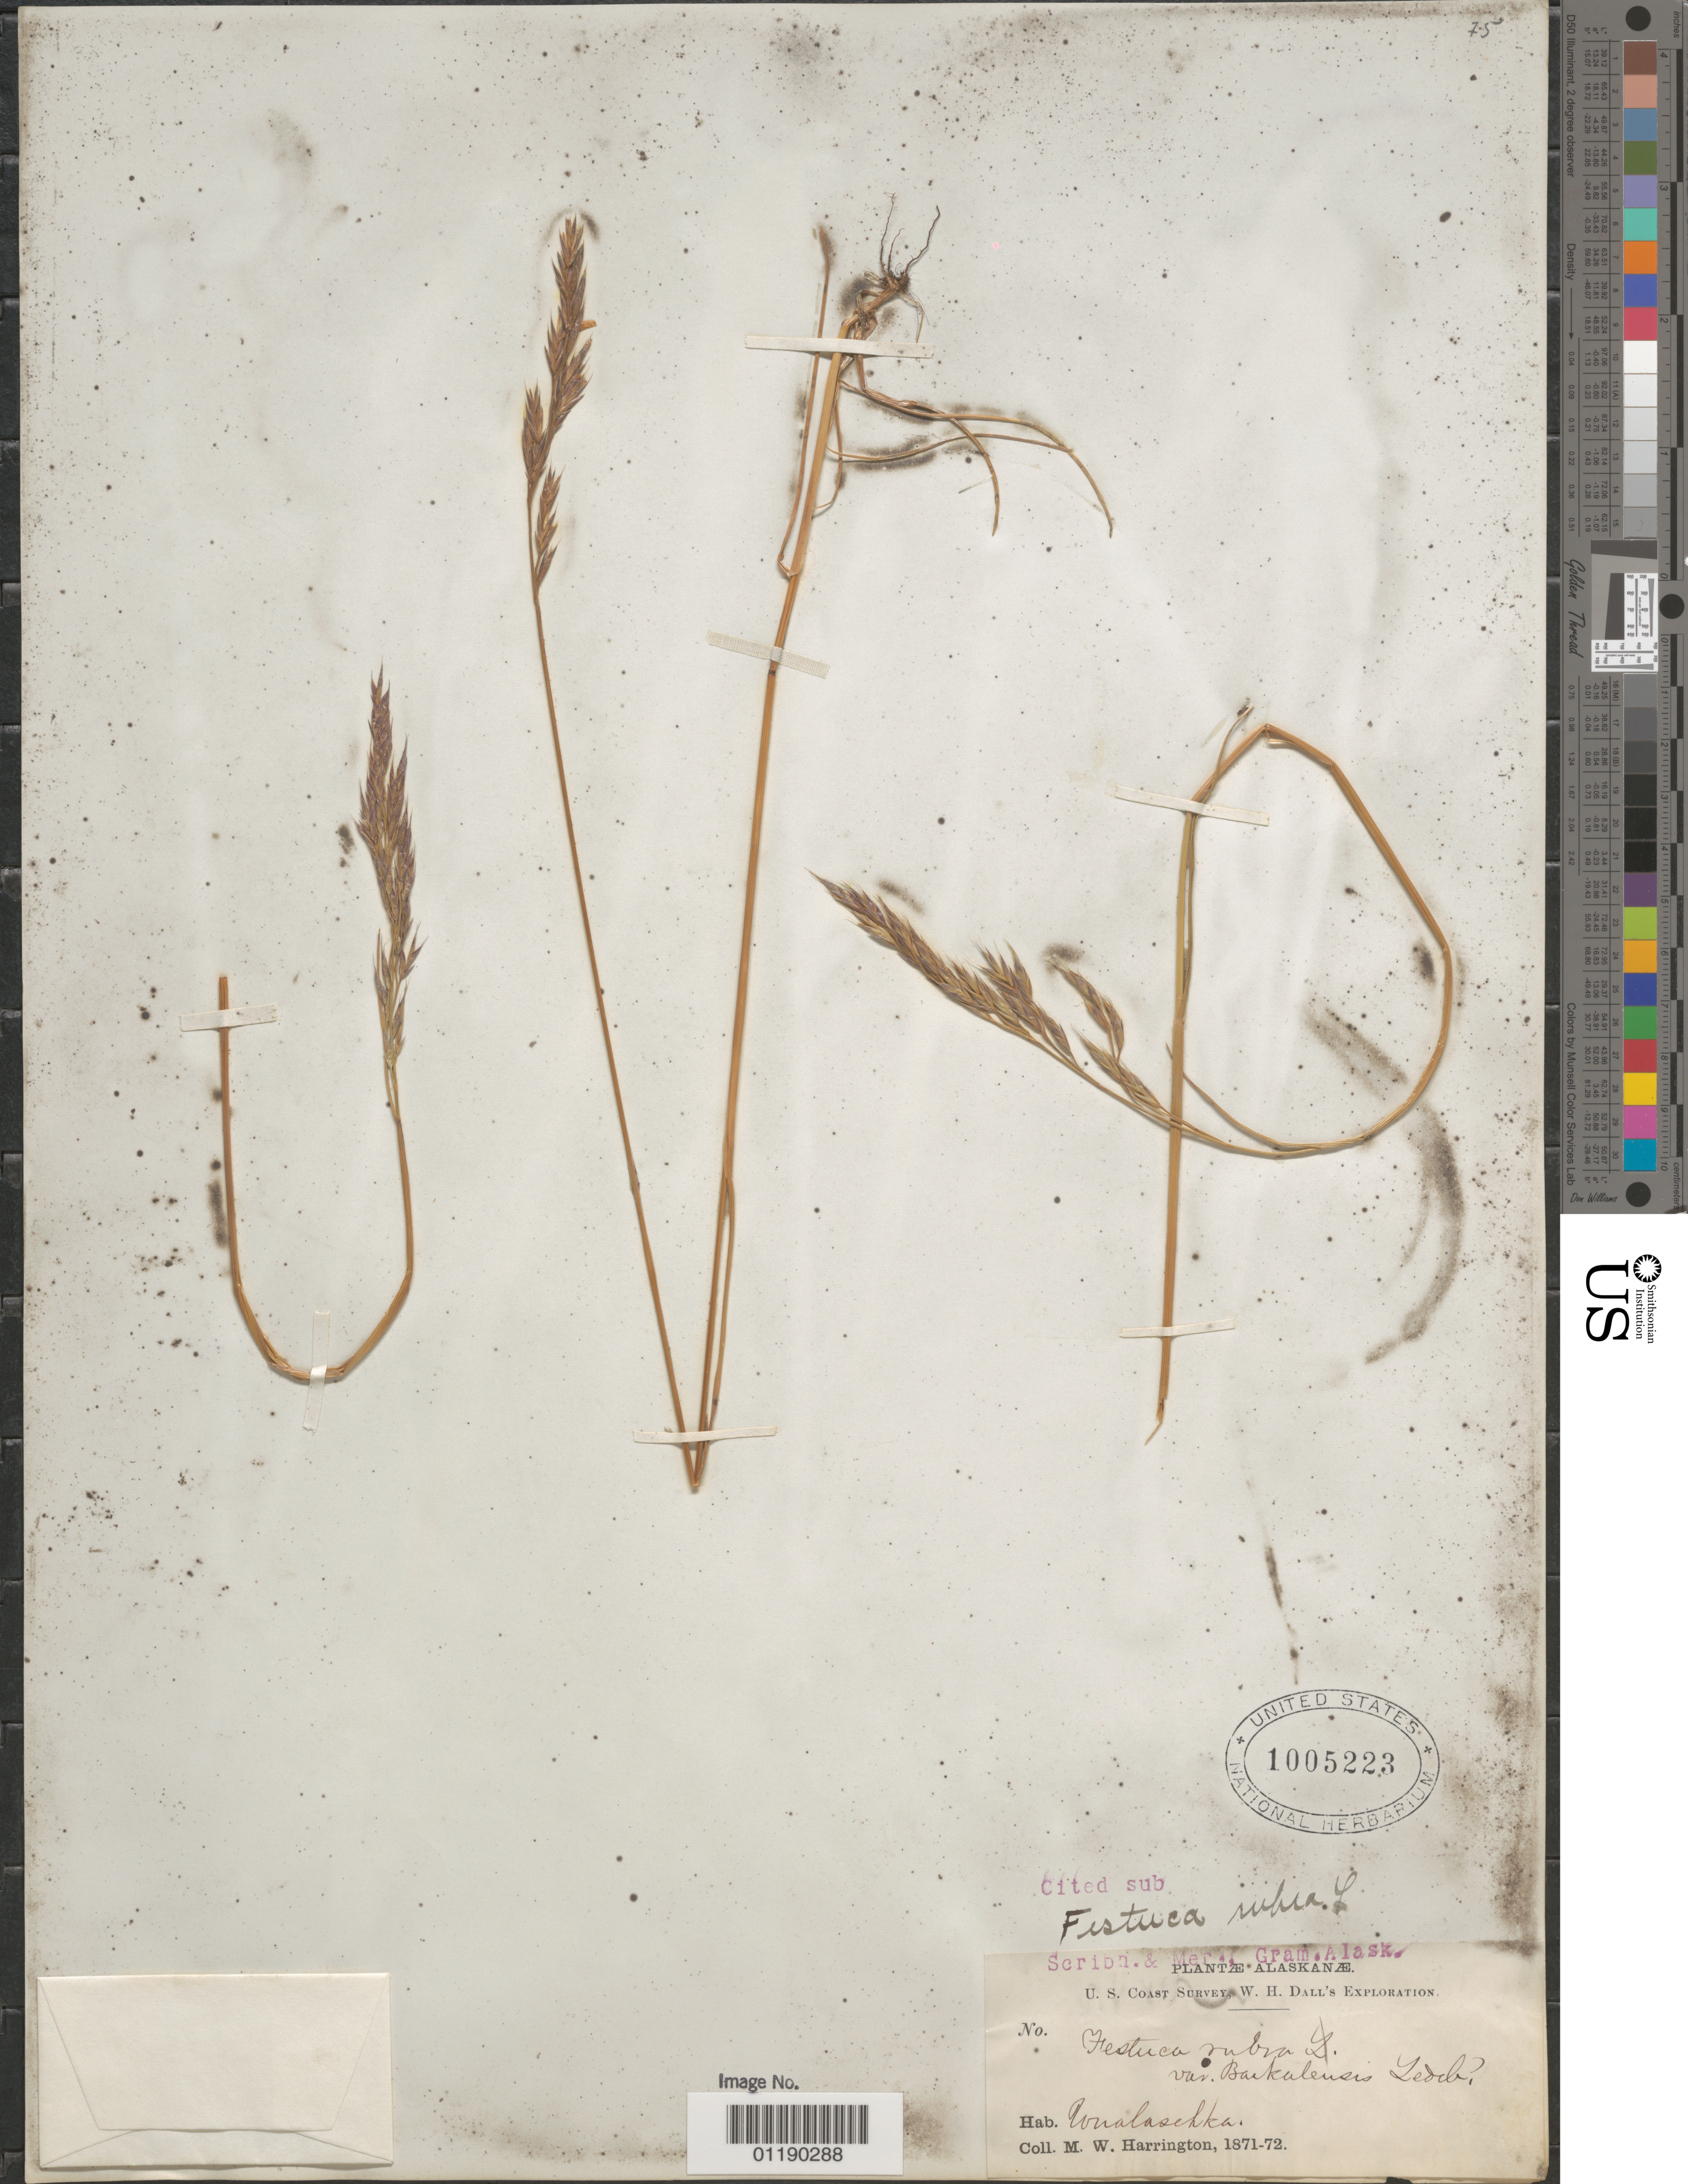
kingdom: Plantae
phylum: Tracheophyta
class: Liliopsida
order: Poales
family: Poaceae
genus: Festuca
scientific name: Festuca rubra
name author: L.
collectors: M. W. Harrington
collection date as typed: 1871 to -- --- 1872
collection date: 1871/1872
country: United States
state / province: Alaska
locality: Unalaska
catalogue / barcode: US 1005223